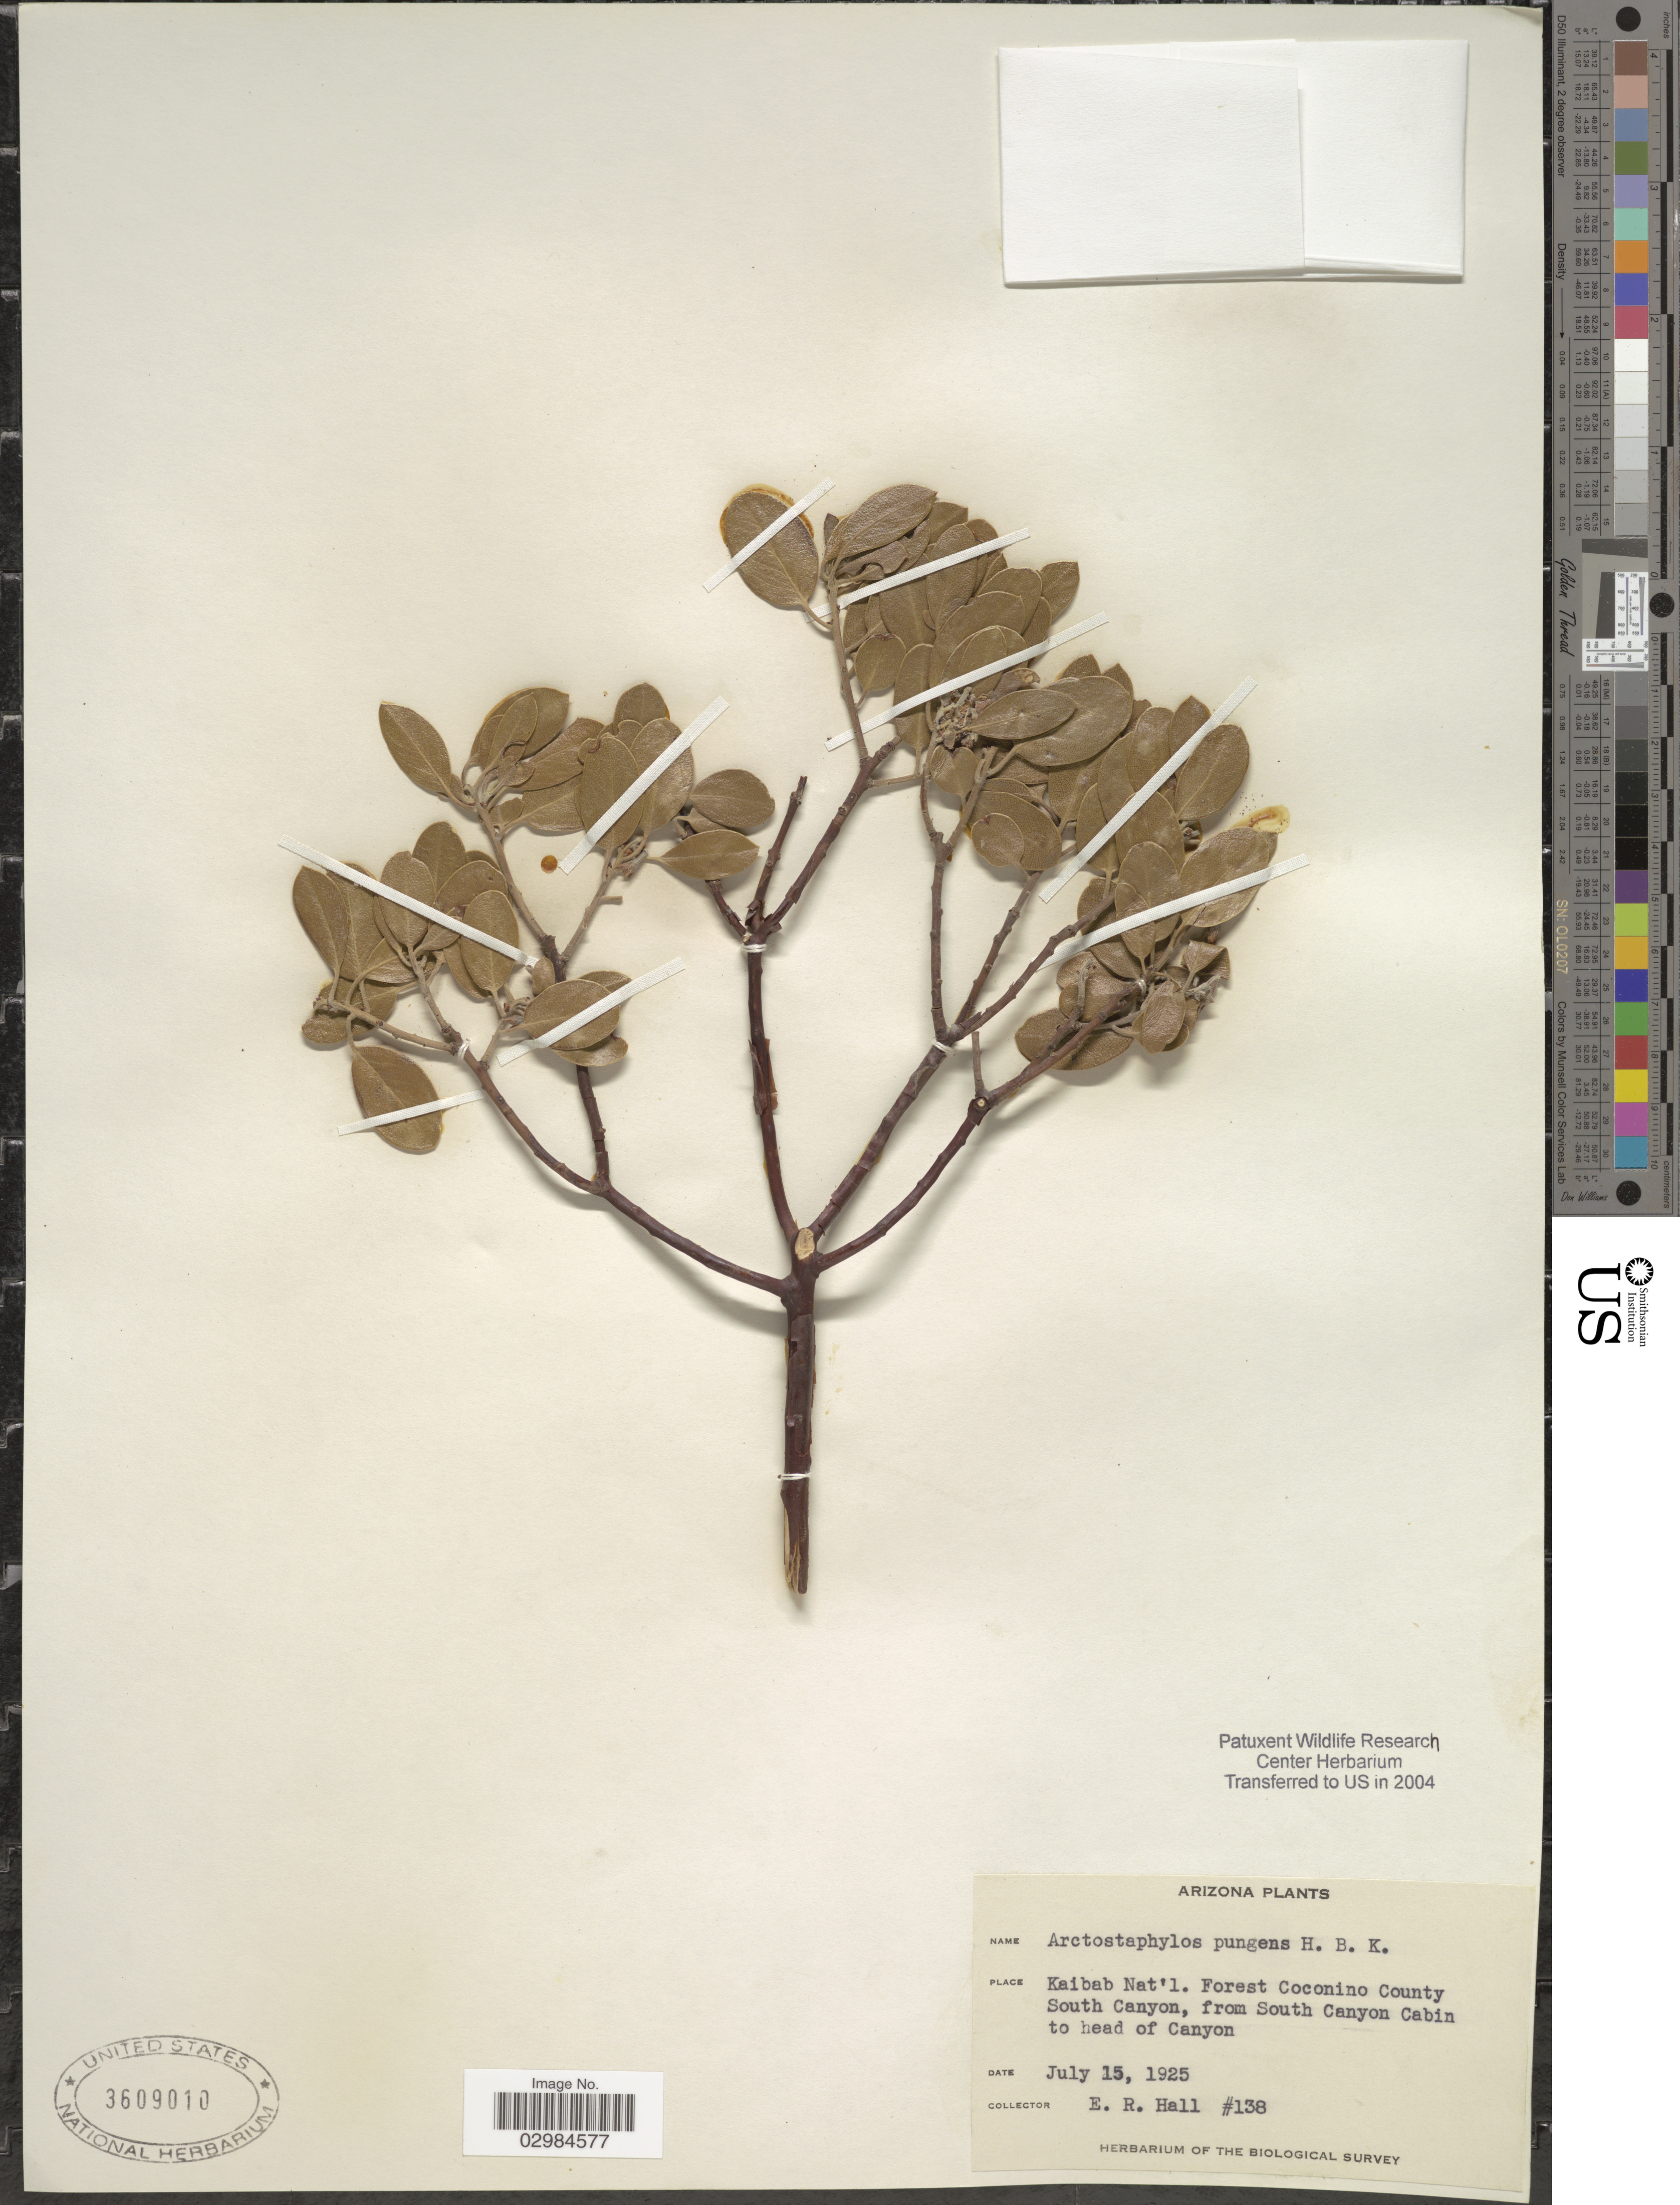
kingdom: Plantae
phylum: Tracheophyta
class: Magnoliopsida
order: Ericales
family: Ericaceae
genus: Arctostaphylos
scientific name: Arctostaphylos pungens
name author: Kunth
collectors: E. Hall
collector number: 138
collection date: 1925-07-15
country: United States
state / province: Arizona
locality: Kaibab Nat'l. Forest Coconino County South Canyon, from South Canyon Cabin to head of Canyon.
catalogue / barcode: US 3609010